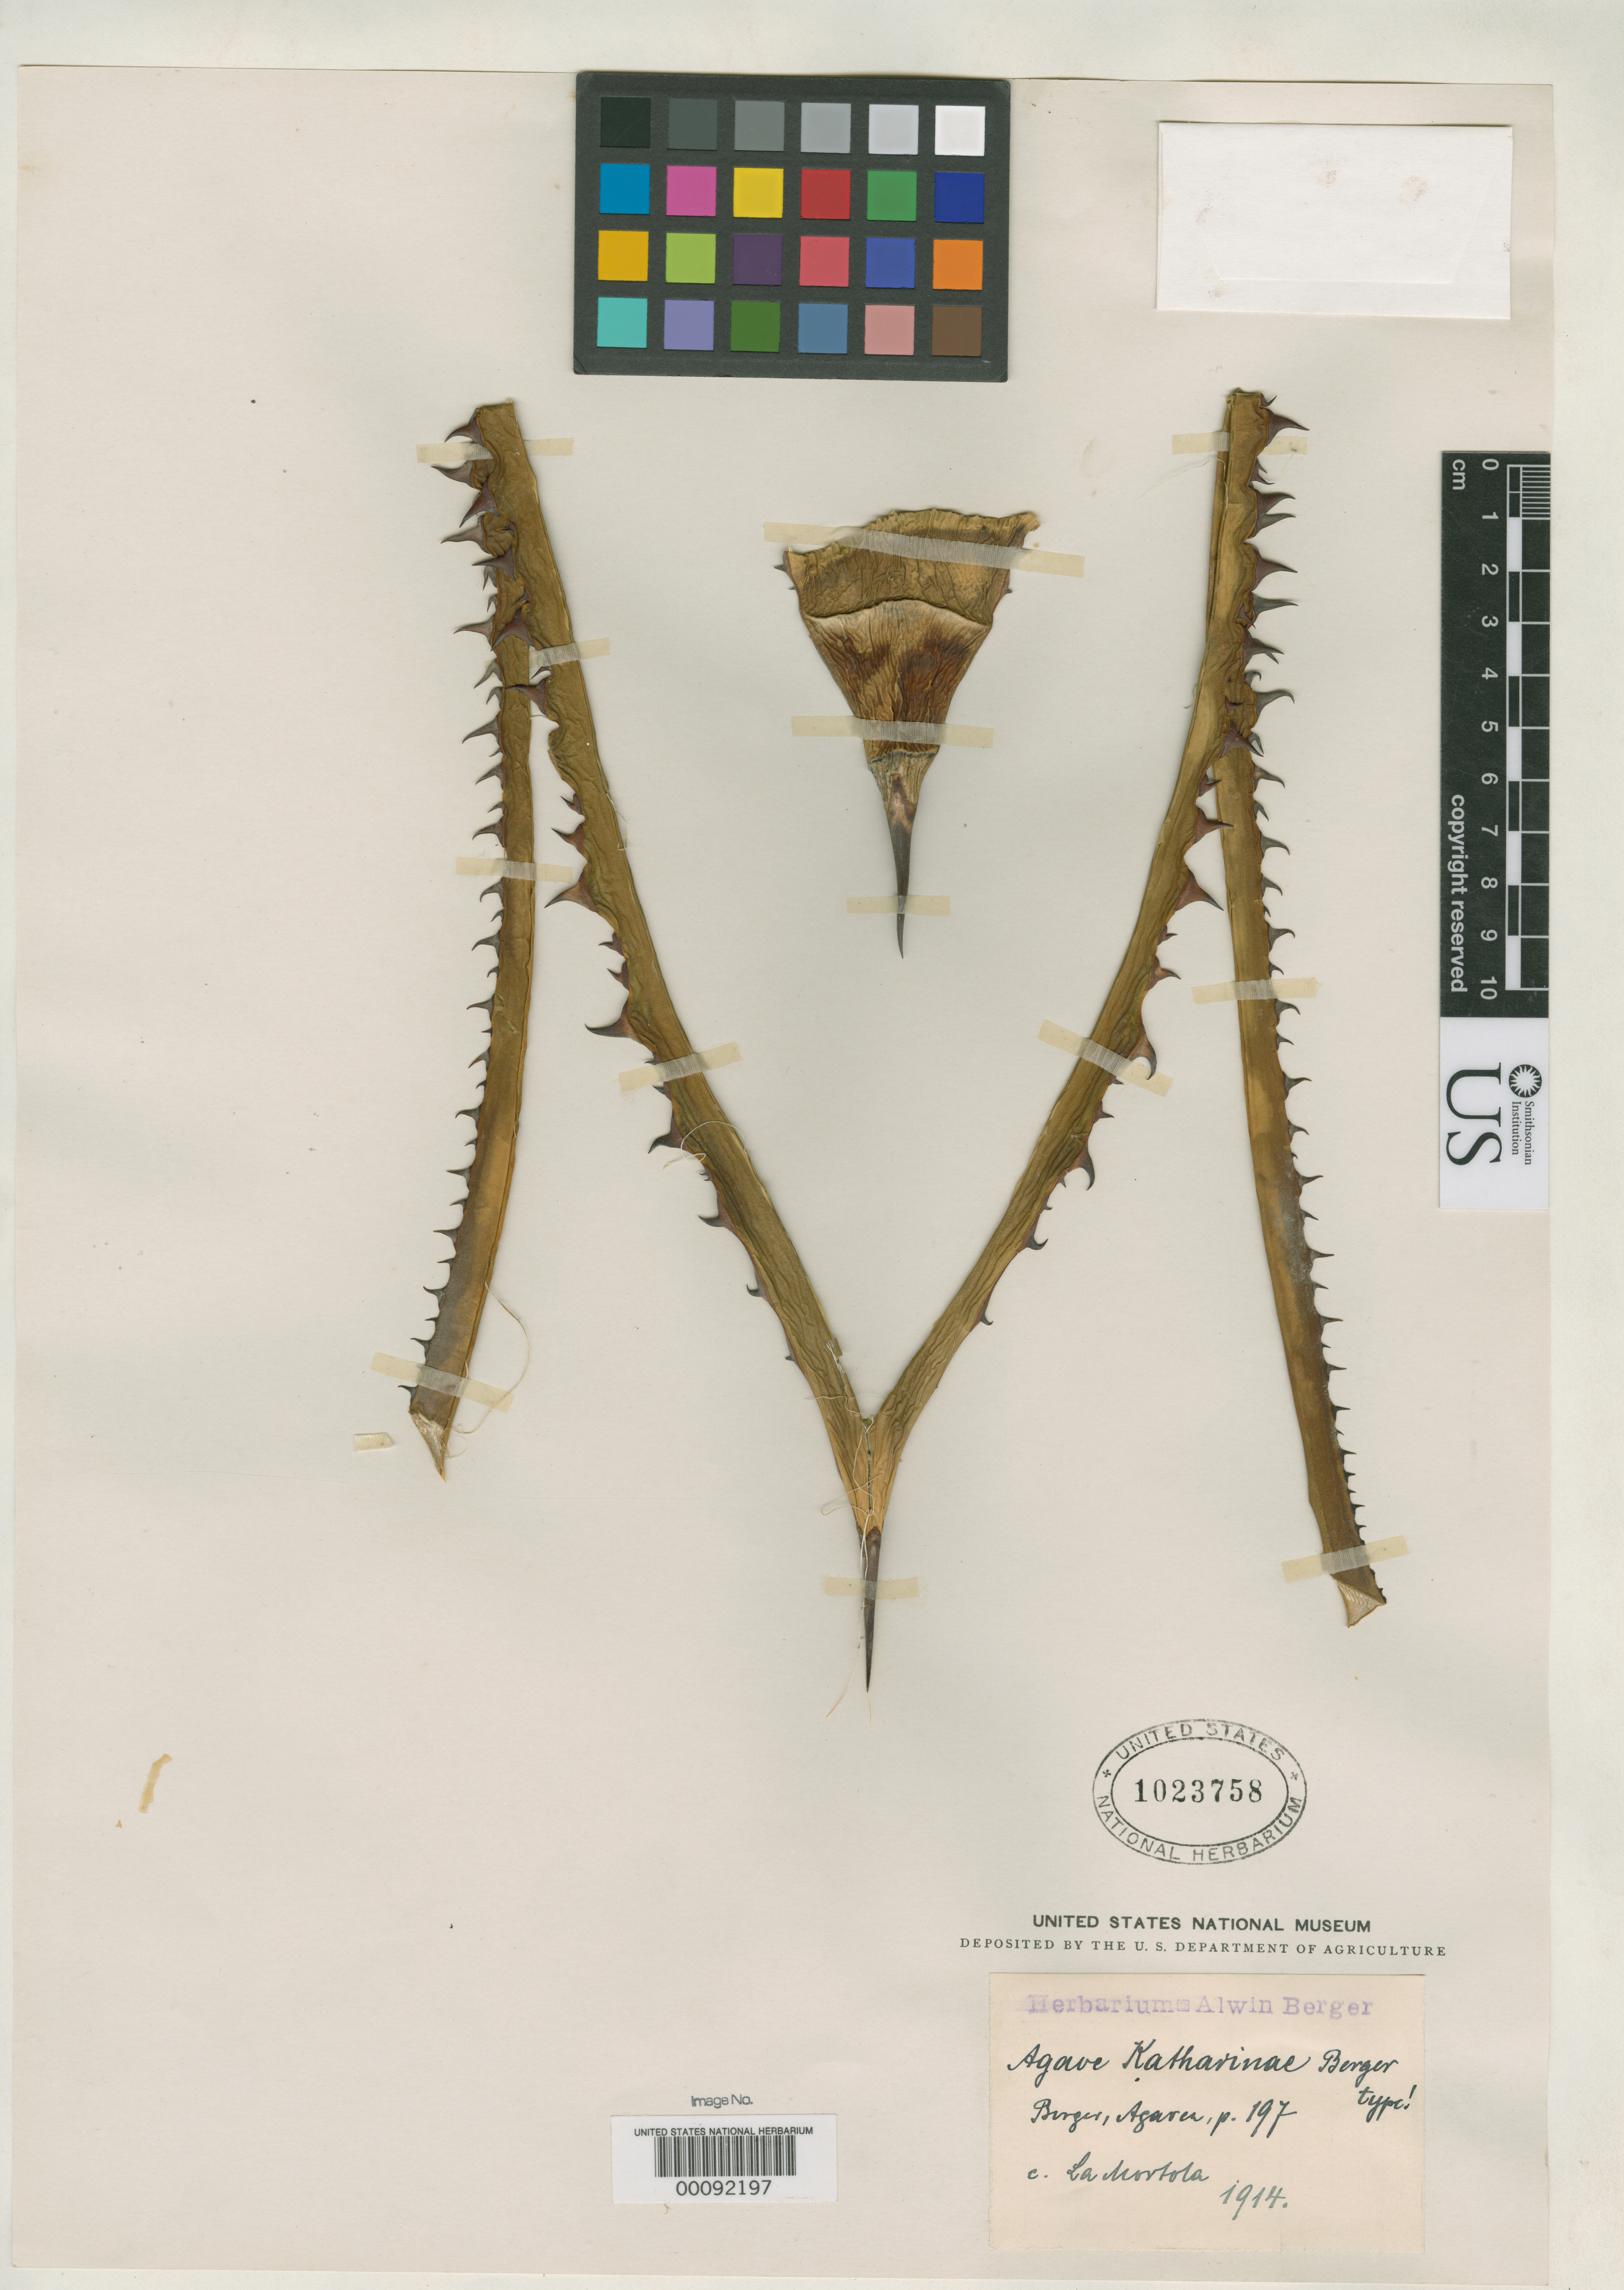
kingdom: Plantae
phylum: Tracheophyta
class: Liliopsida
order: Asparagales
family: Asparagaceae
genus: Agave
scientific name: Agave katharinae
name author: A. Berger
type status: Type Collection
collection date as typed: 1914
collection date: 1914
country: Mexico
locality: Cultivated at La Mortola, Italy.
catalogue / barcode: US 1023758